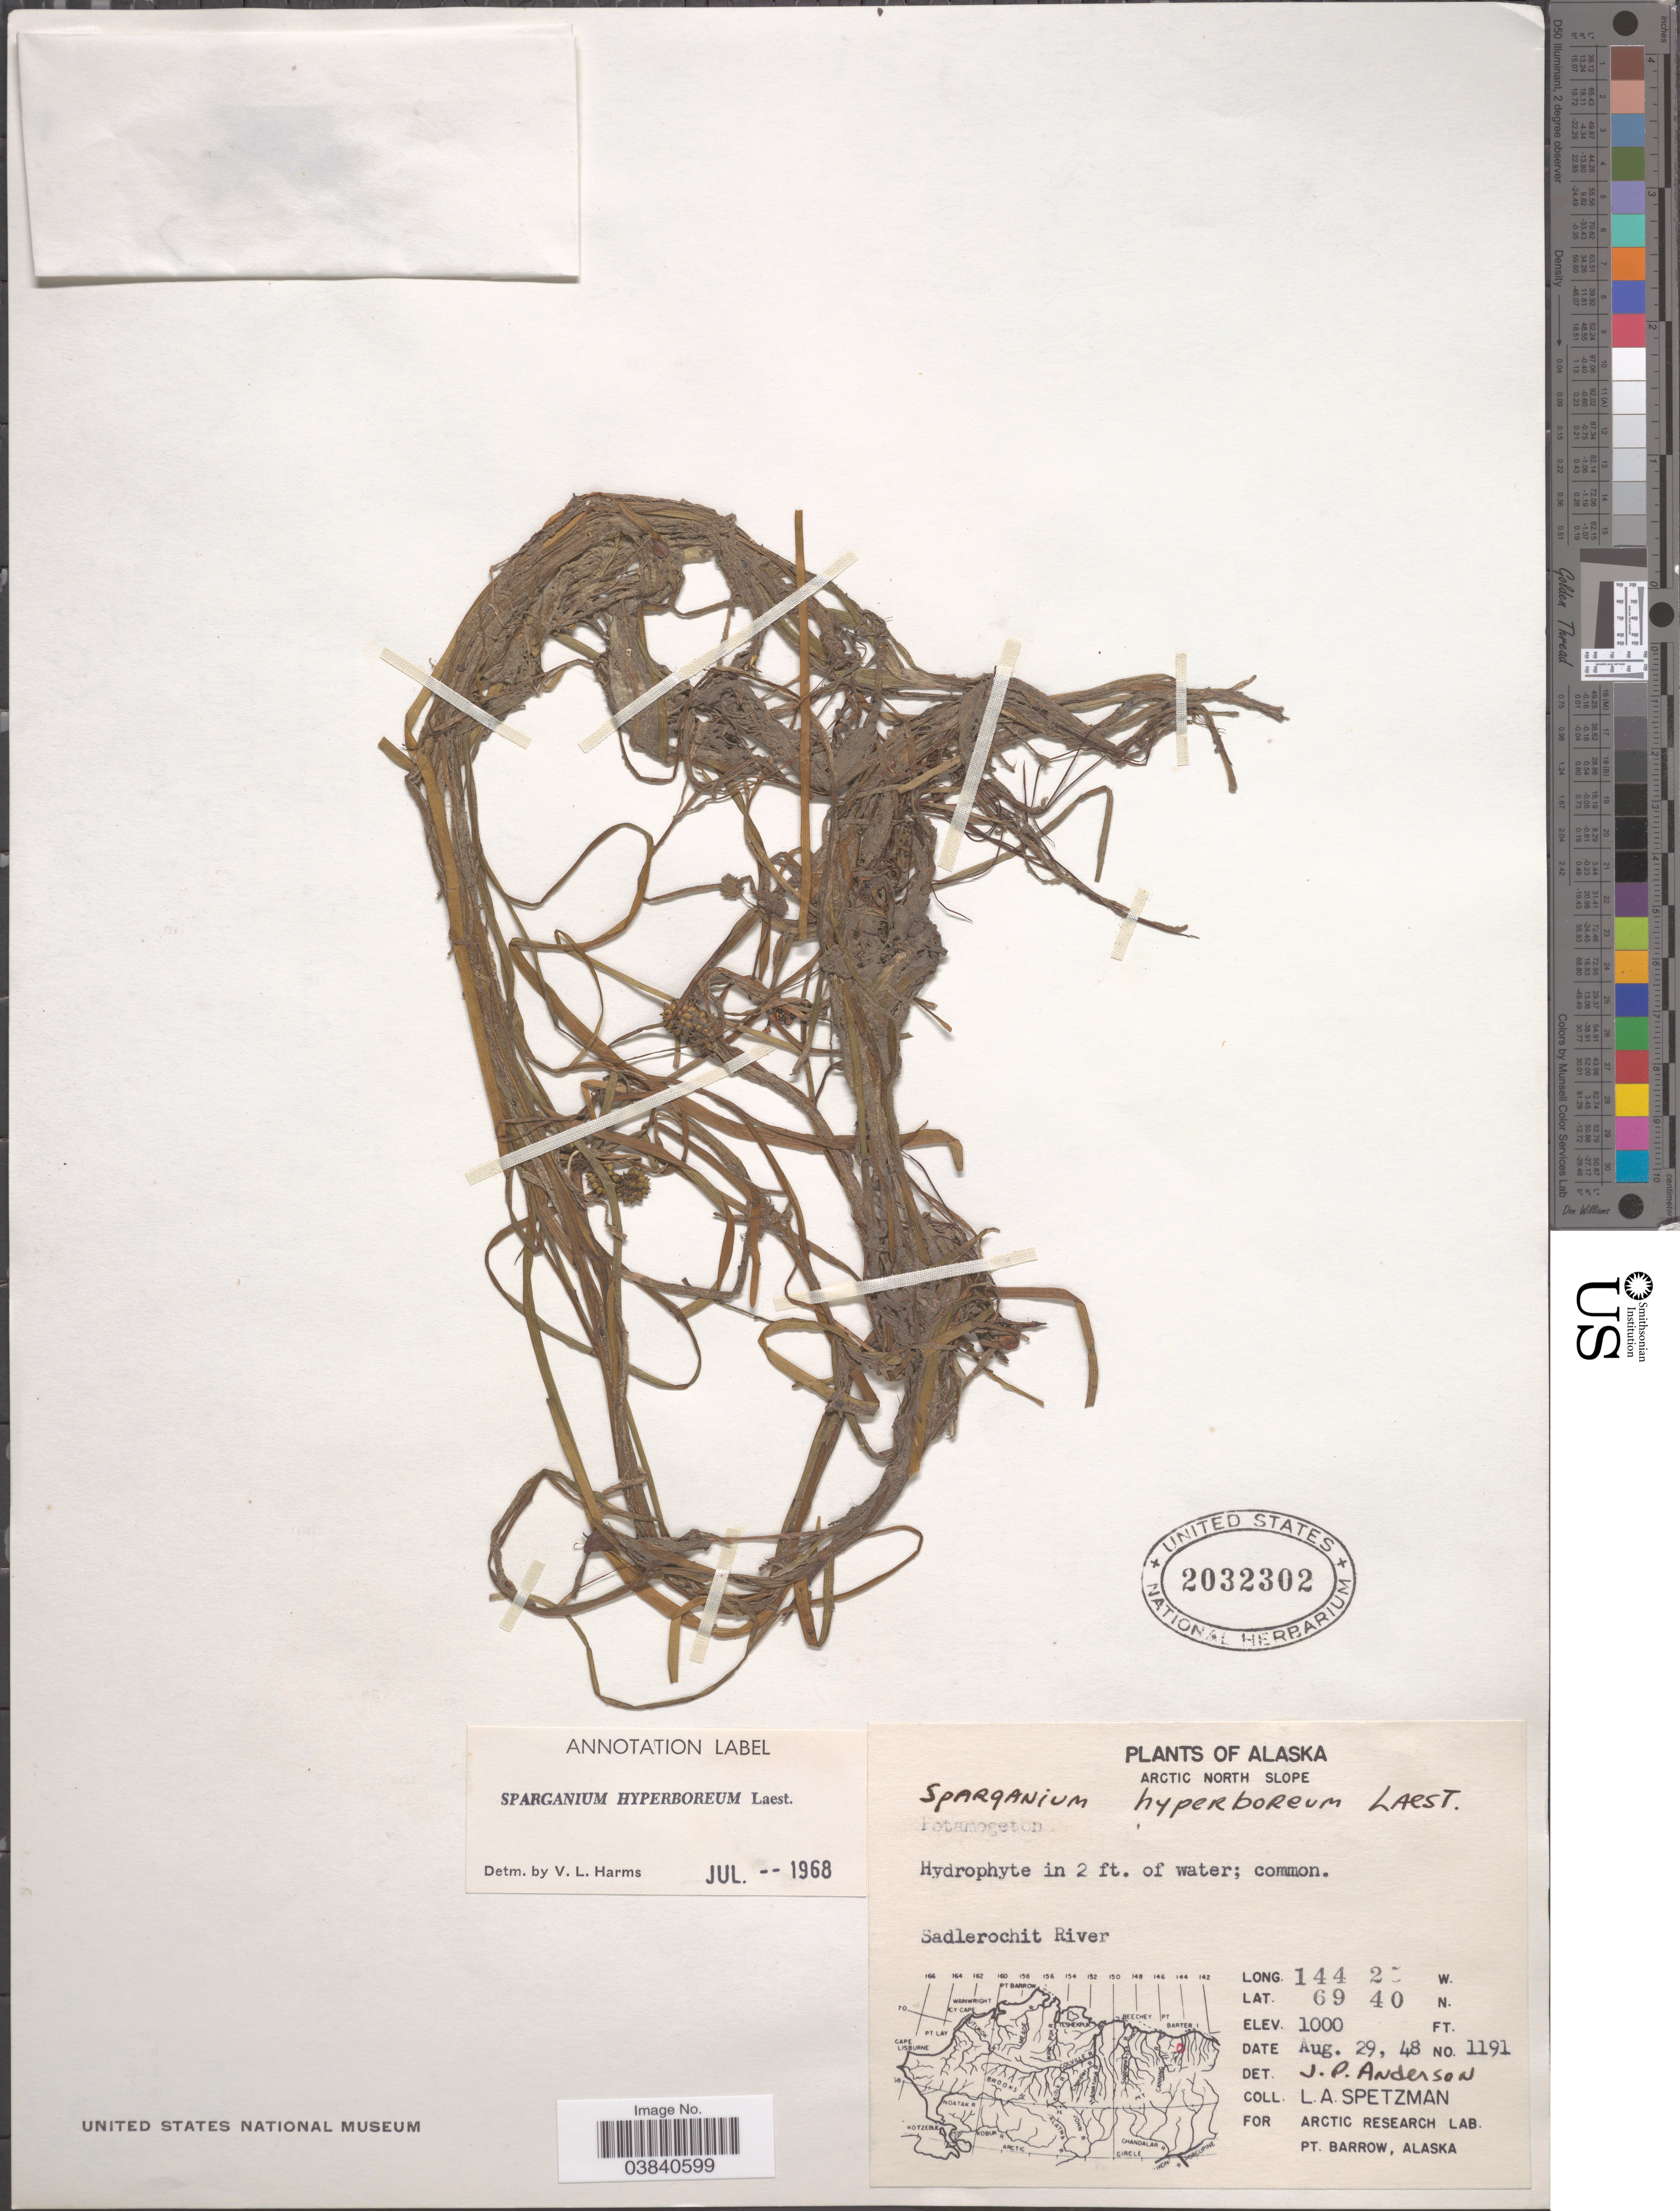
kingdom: Plantae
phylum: Tracheophyta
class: Liliopsida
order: Poales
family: Typhaceae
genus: Sparganium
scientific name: Sparganium hyperboreum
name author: Beurl. ex Laest.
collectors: L. Spetzman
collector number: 1191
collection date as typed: Transcribed d/m/y: 29/8/48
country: United States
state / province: Alaska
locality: Arctic North Slope. Sadlerochit River.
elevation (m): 305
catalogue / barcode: US 2032302